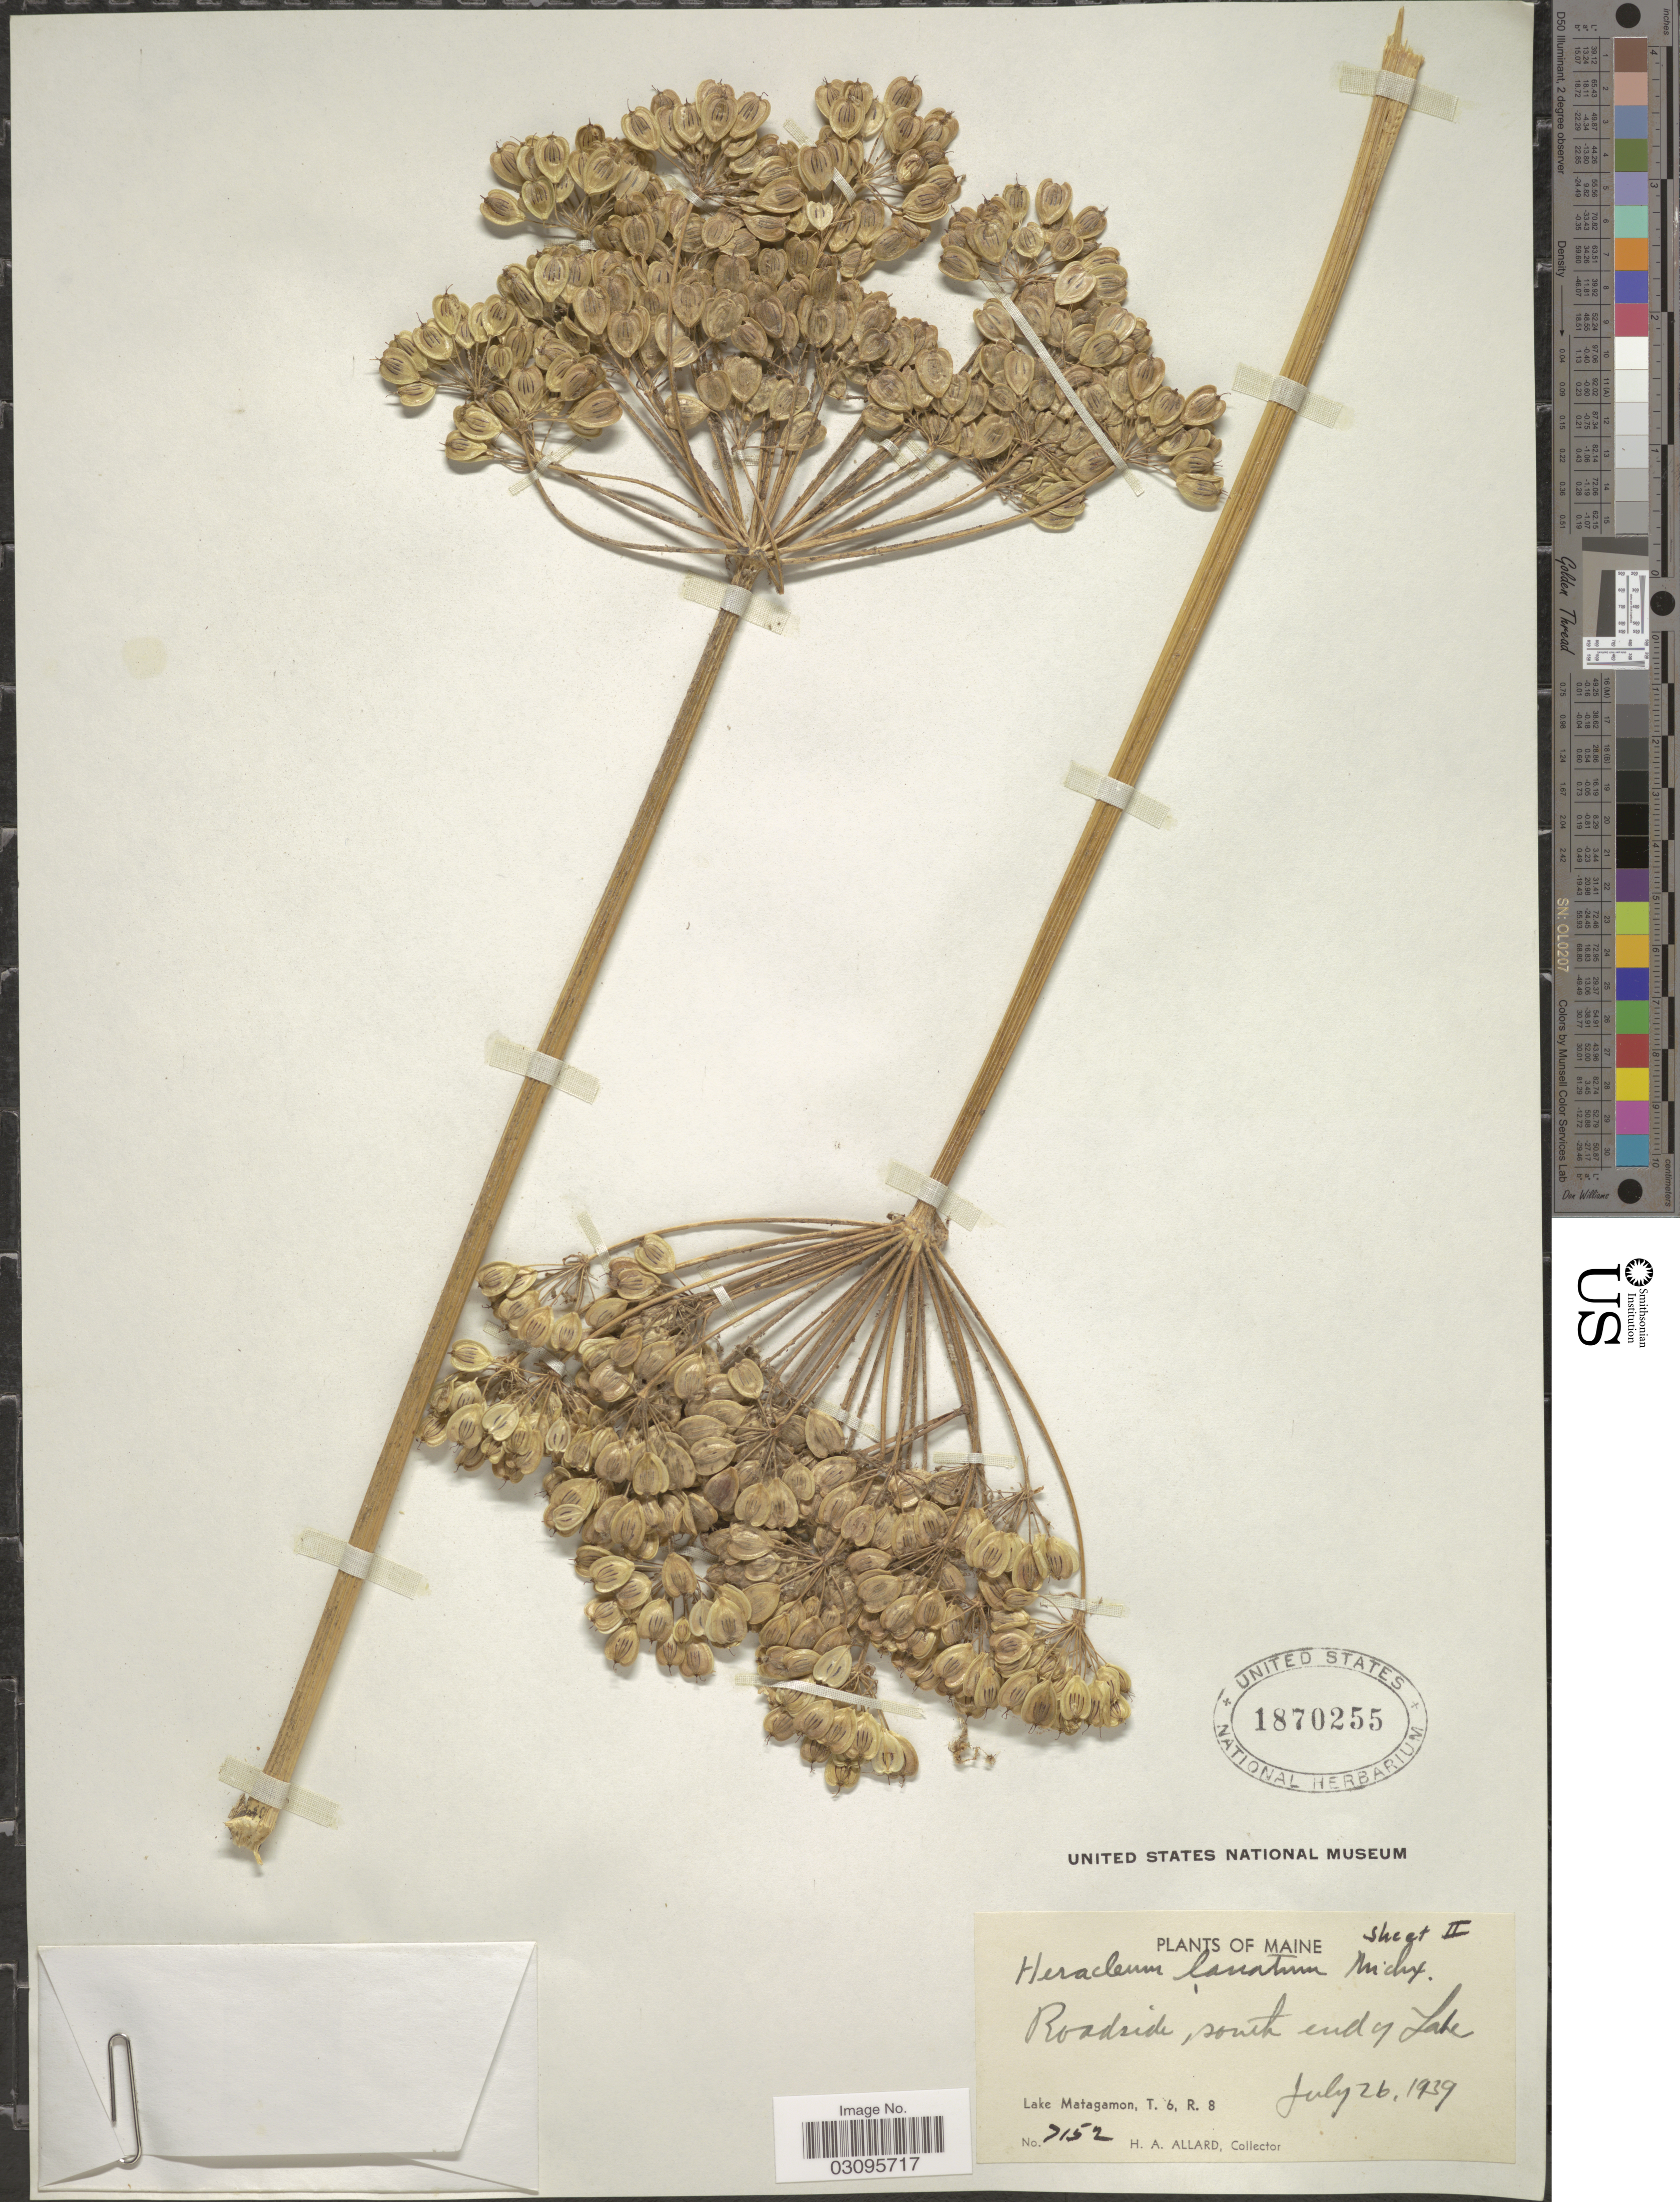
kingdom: Plantae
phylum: Tracheophyta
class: Magnoliopsida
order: Apiales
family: Apiaceae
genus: Heracleum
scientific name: Heracleum lanatum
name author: Michx.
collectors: H. A. Allard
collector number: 7152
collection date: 1939-07-26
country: United States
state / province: Maine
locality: Roadside, south end of Lake. Lake Matagamon, T6, R8.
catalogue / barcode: US 1870255